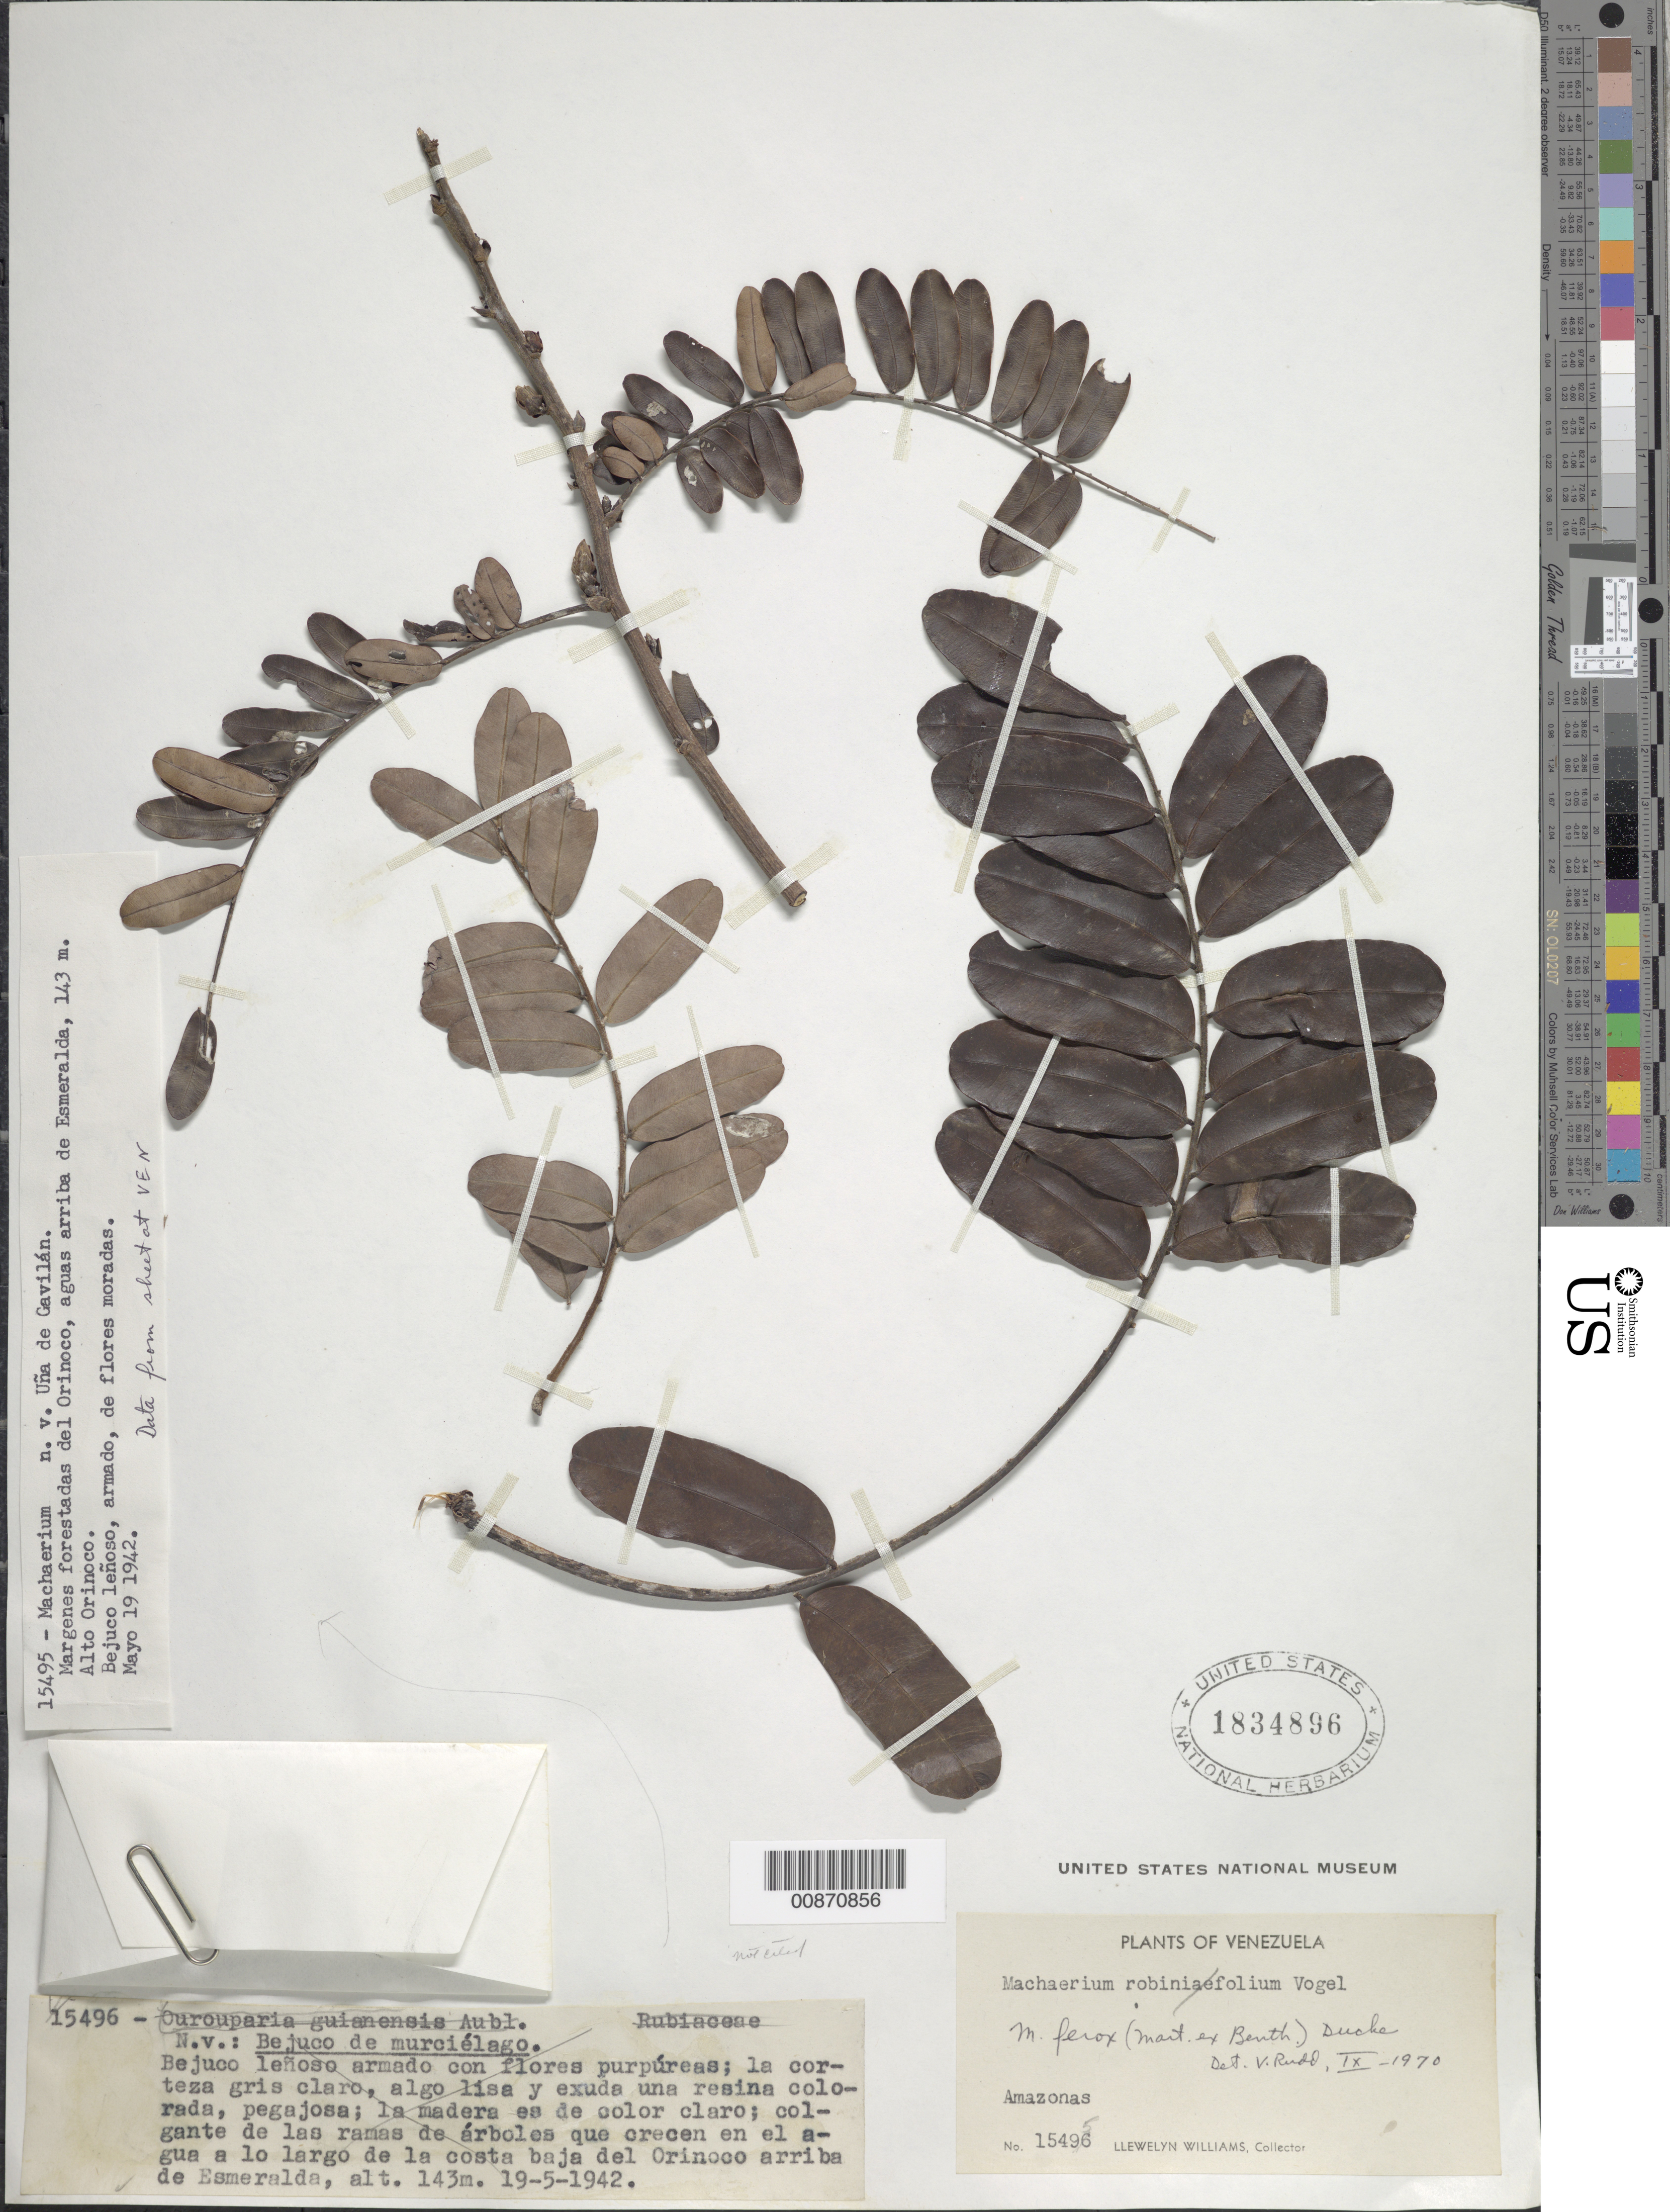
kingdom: Plantae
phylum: Tracheophyta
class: Magnoliopsida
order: Fabales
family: Fabaceae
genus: Machaerium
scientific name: Machaerium ferox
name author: (Mart. ex Benth.) Ducke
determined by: Rudd, V. E.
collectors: Ll. Williams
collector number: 15495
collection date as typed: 19-May-42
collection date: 1942-05-19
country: Venezuela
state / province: Amazonas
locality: Esmeralda, Alto Orinoco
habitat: Margenes forestadas, aguas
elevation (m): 143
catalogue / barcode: US 1834896